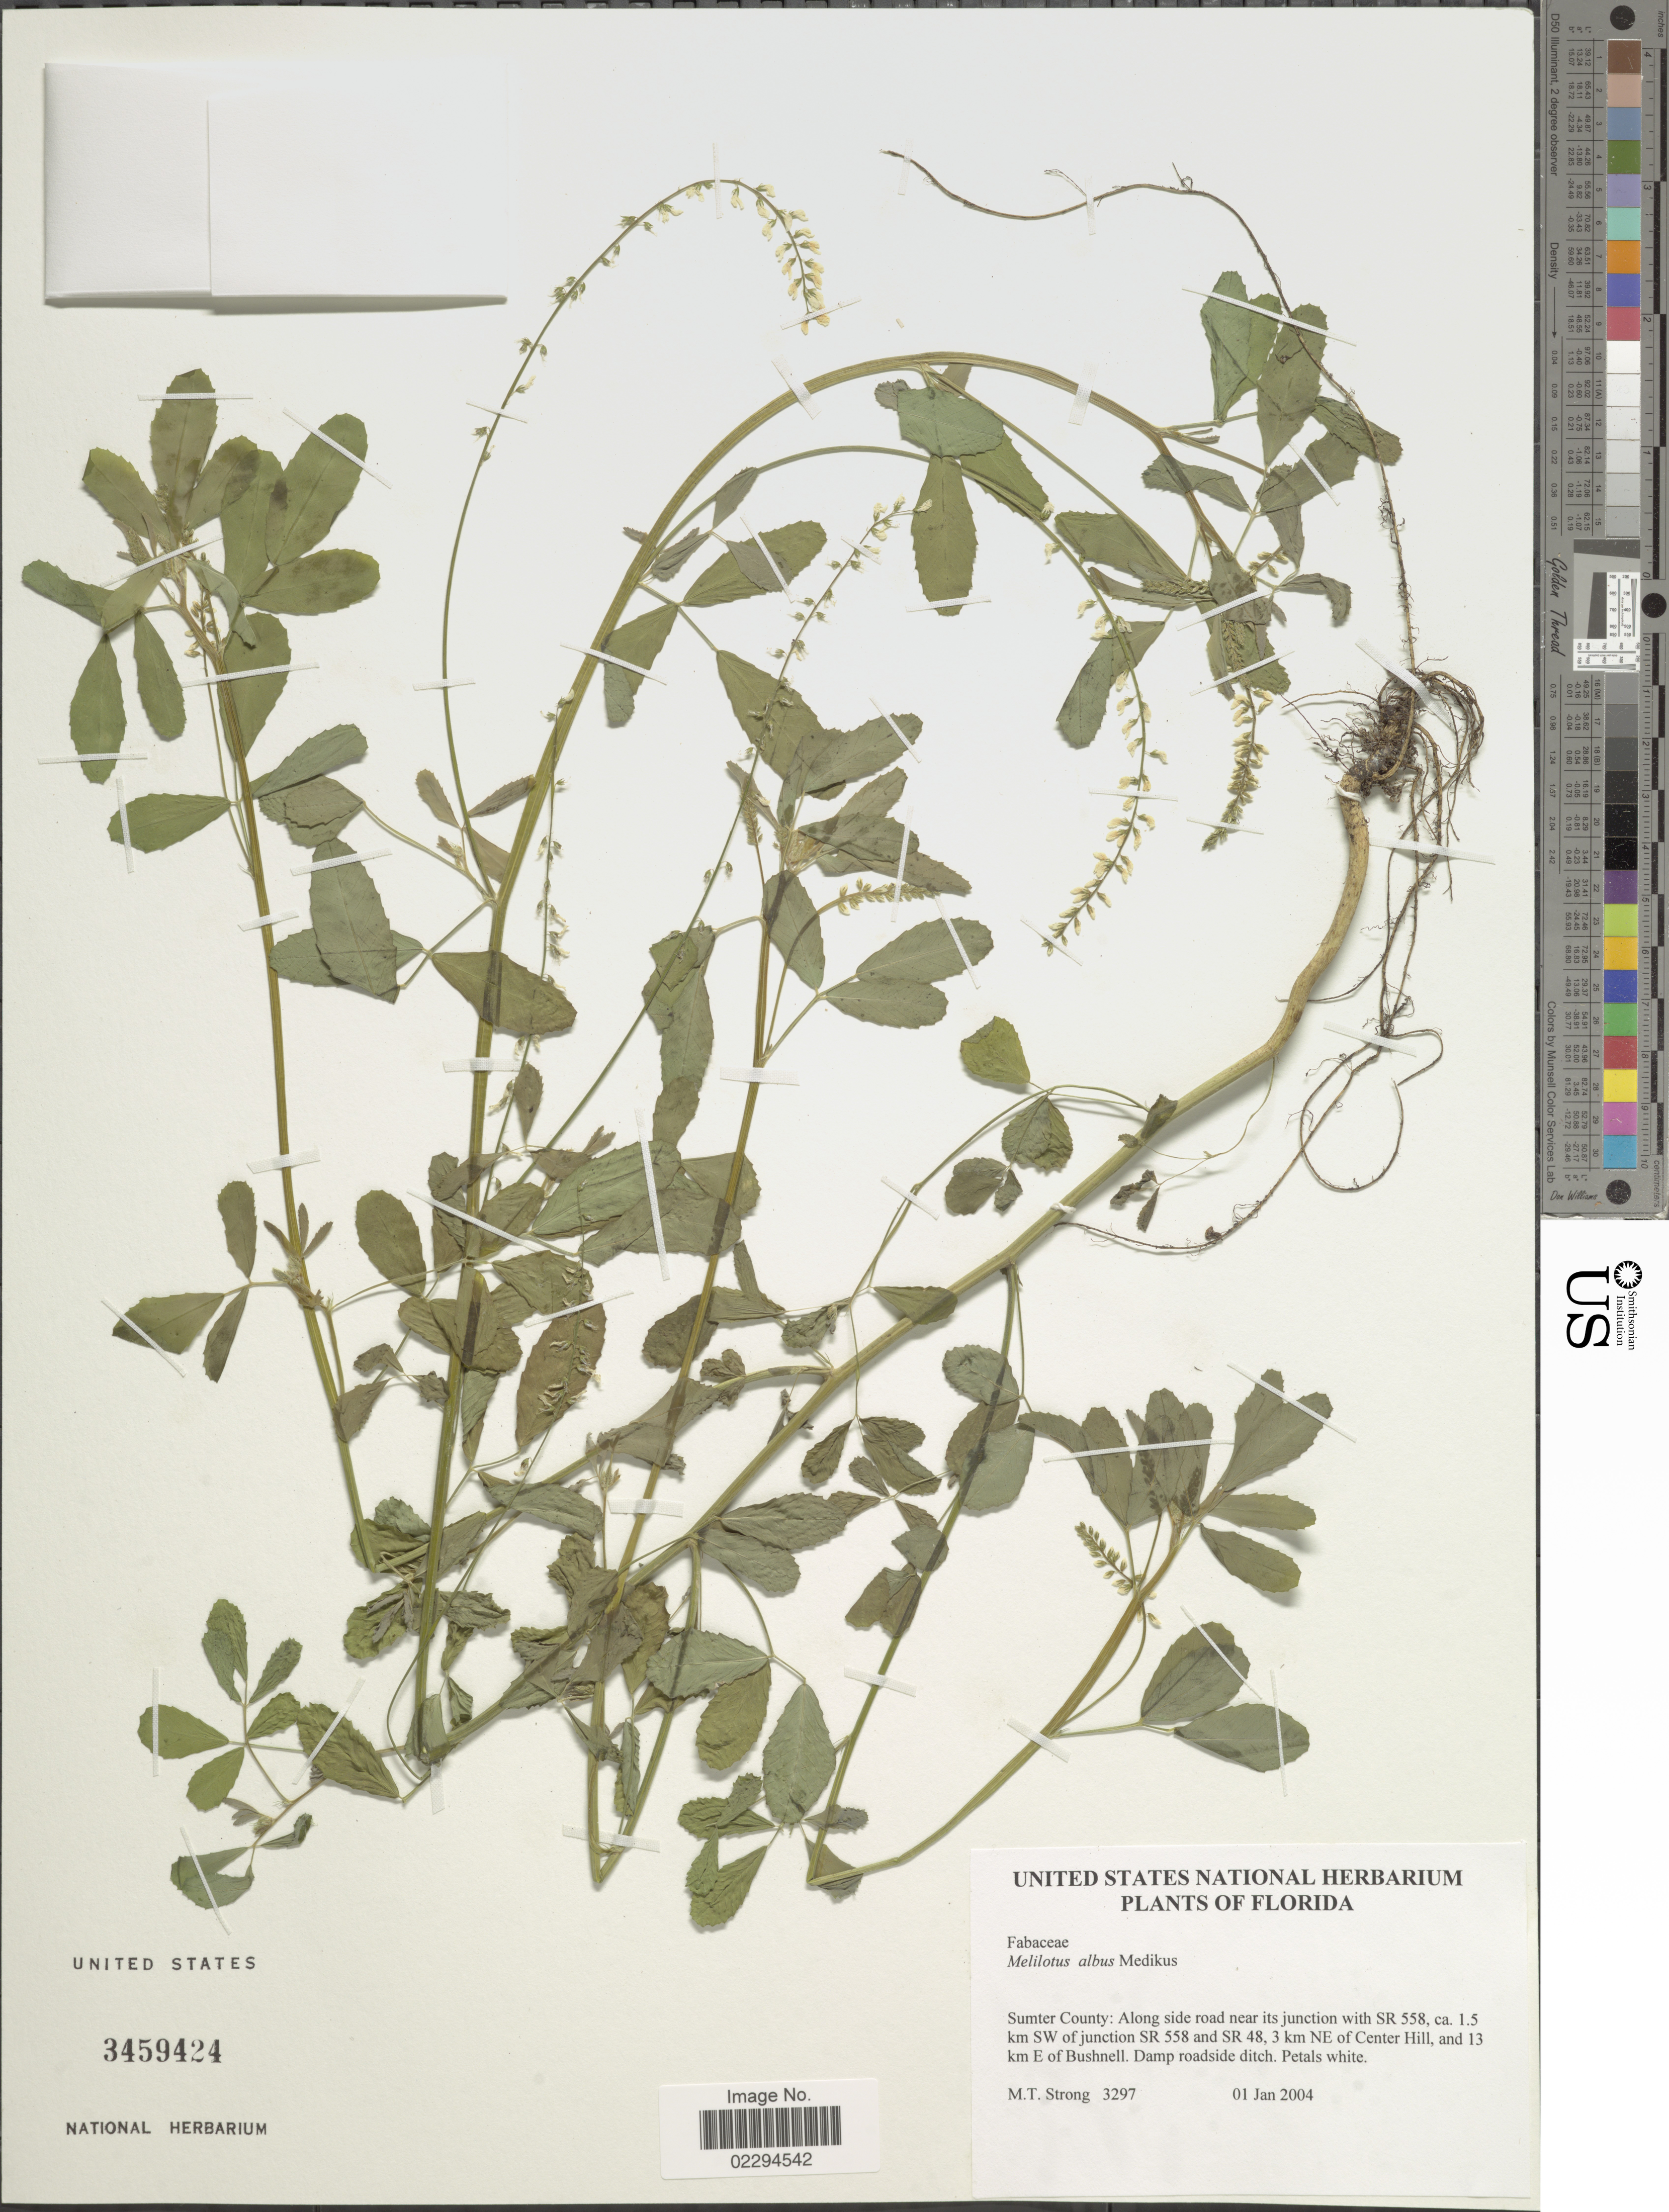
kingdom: Plantae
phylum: Tracheophyta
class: Magnoliopsida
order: Fabales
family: Fabaceae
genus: Melilotus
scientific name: Melilotus albus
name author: Medik.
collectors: M. T. Strong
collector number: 3297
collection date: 2004-01-01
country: United States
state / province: Florida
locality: Sumter County: Along side road near junction with SR 558, ca. 1.5 km SW of junction SR 558 and SR 48,3 km NE of Center Hill, and 13 km E of Bushnell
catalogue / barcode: US 3459424